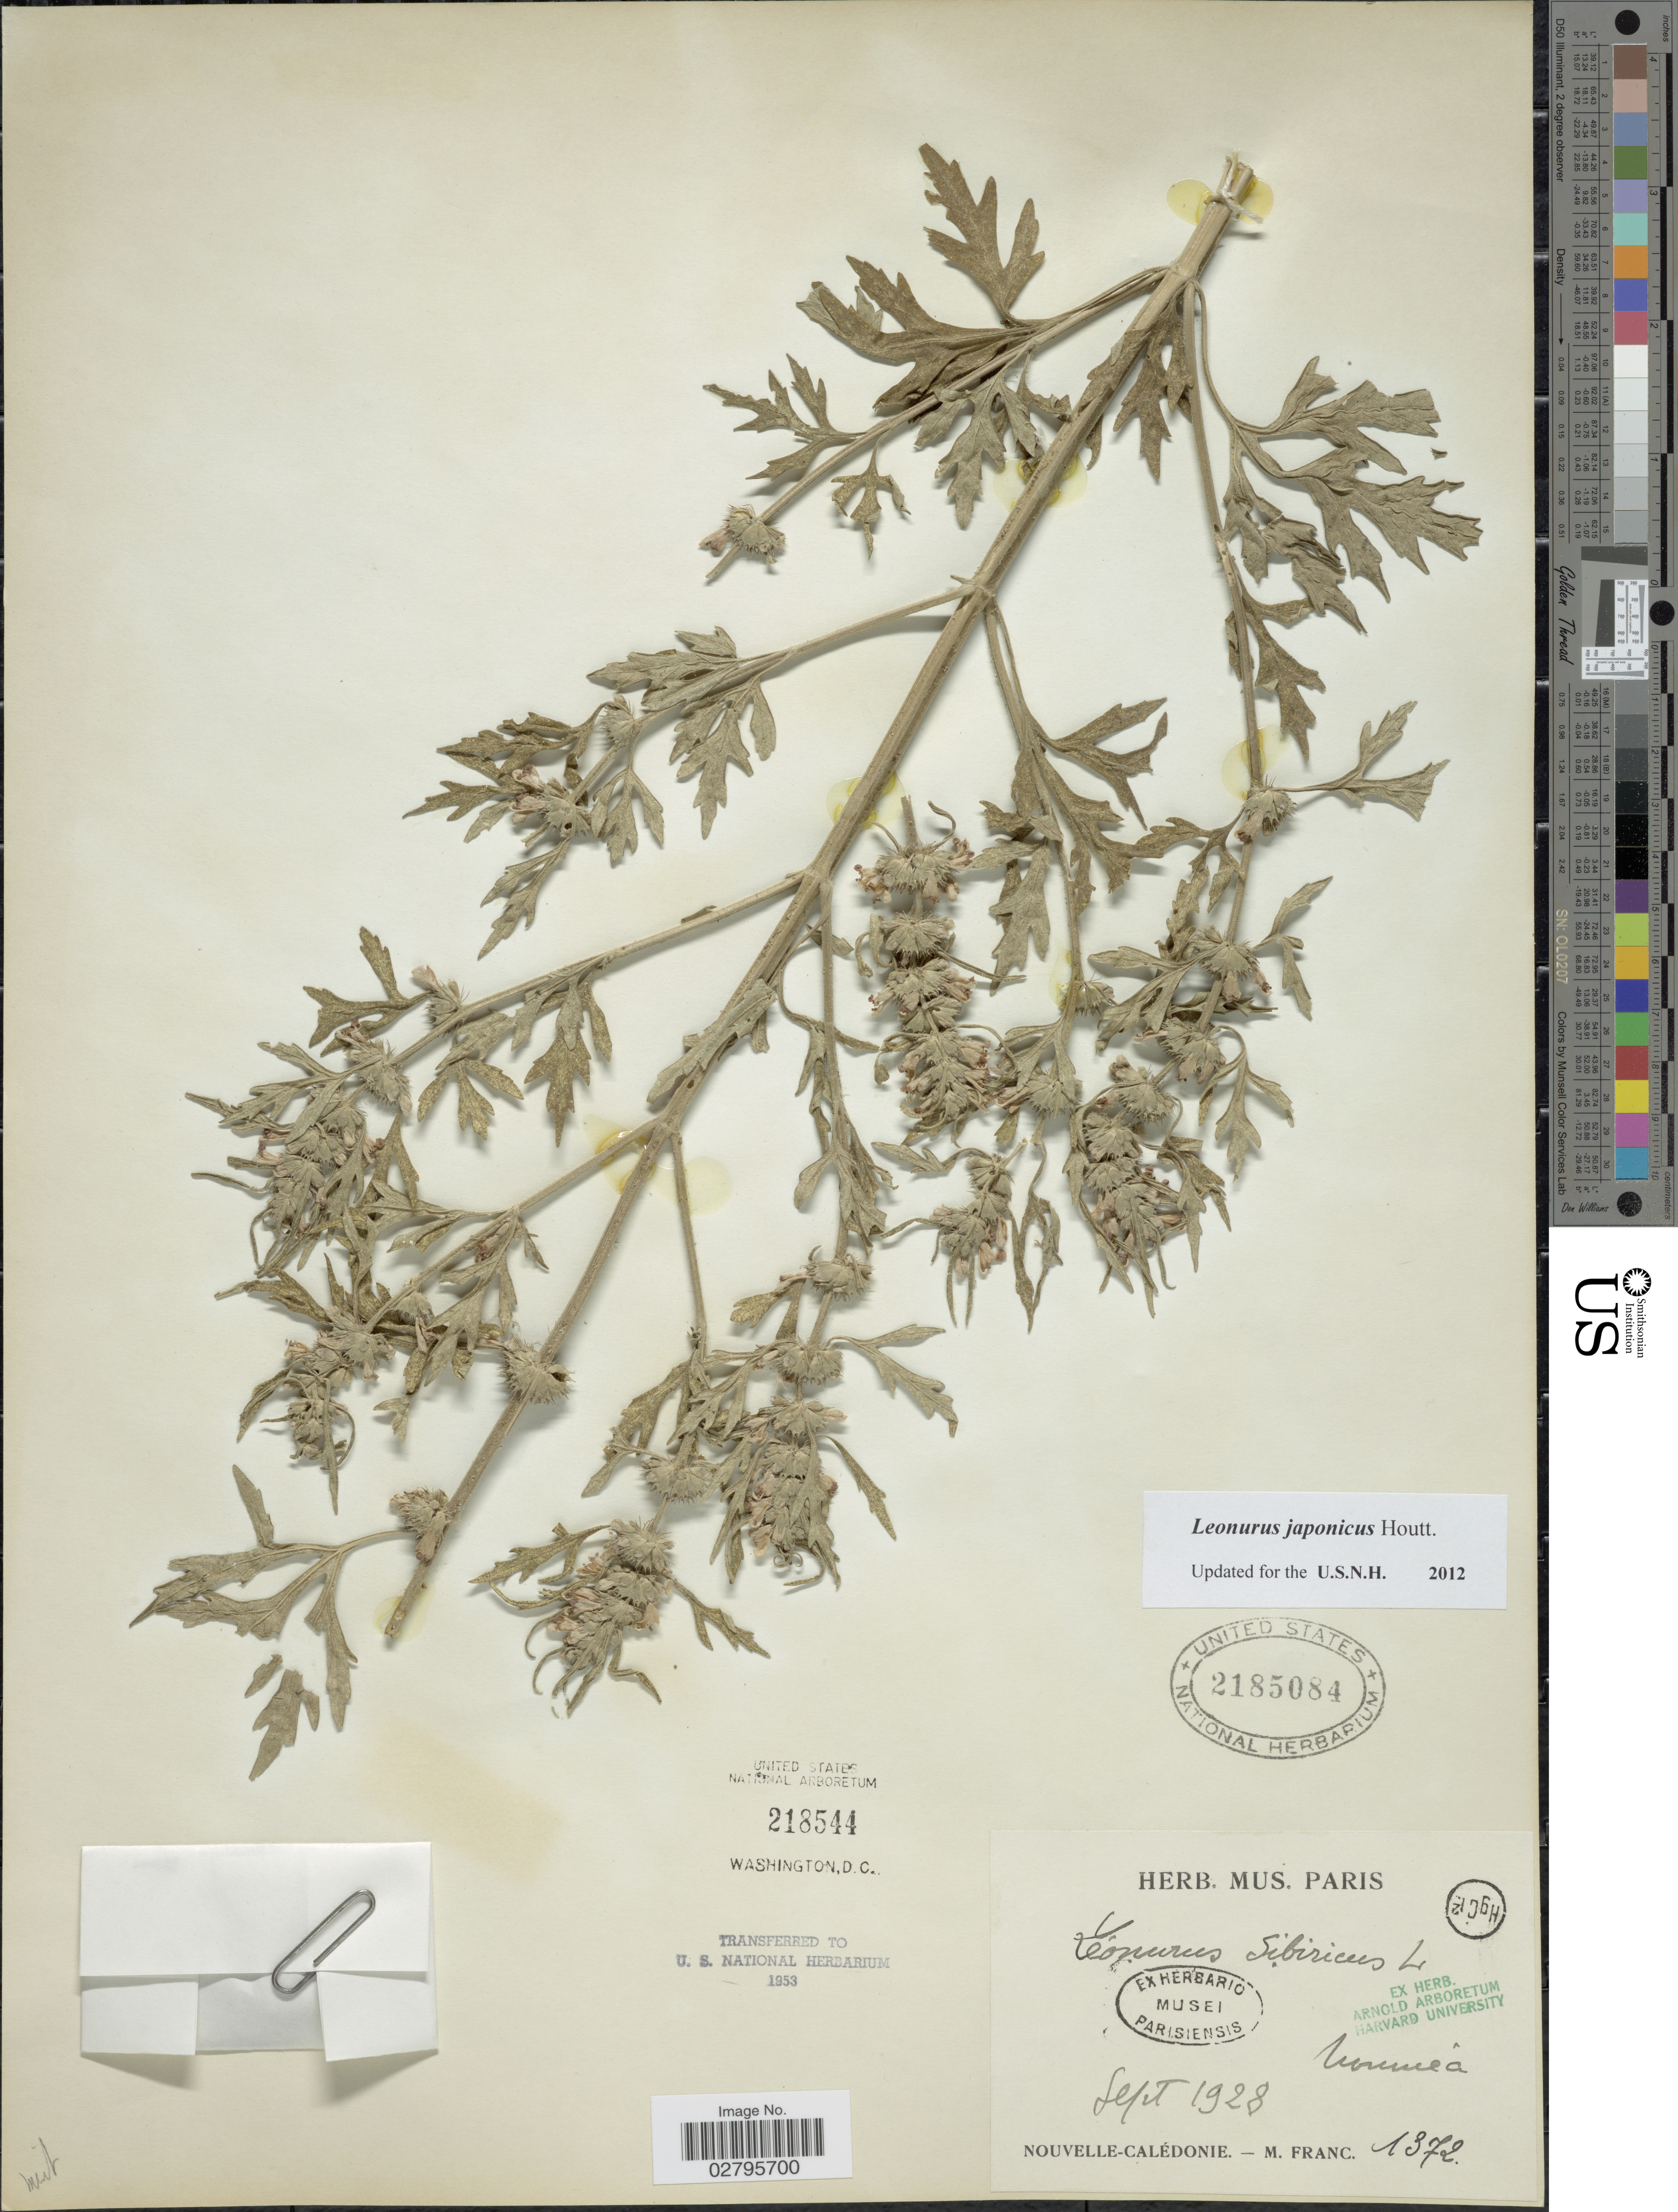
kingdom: Plantae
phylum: Tracheophyta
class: Magnoliopsida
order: Lamiales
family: Lamiaceae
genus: Leonurus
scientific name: Leonurus japonicus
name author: Houtt.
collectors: M. Franc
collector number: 1372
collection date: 1928-09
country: New Caledonia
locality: [illegible text], Nouvelle-Calédonie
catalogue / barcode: US 2185084